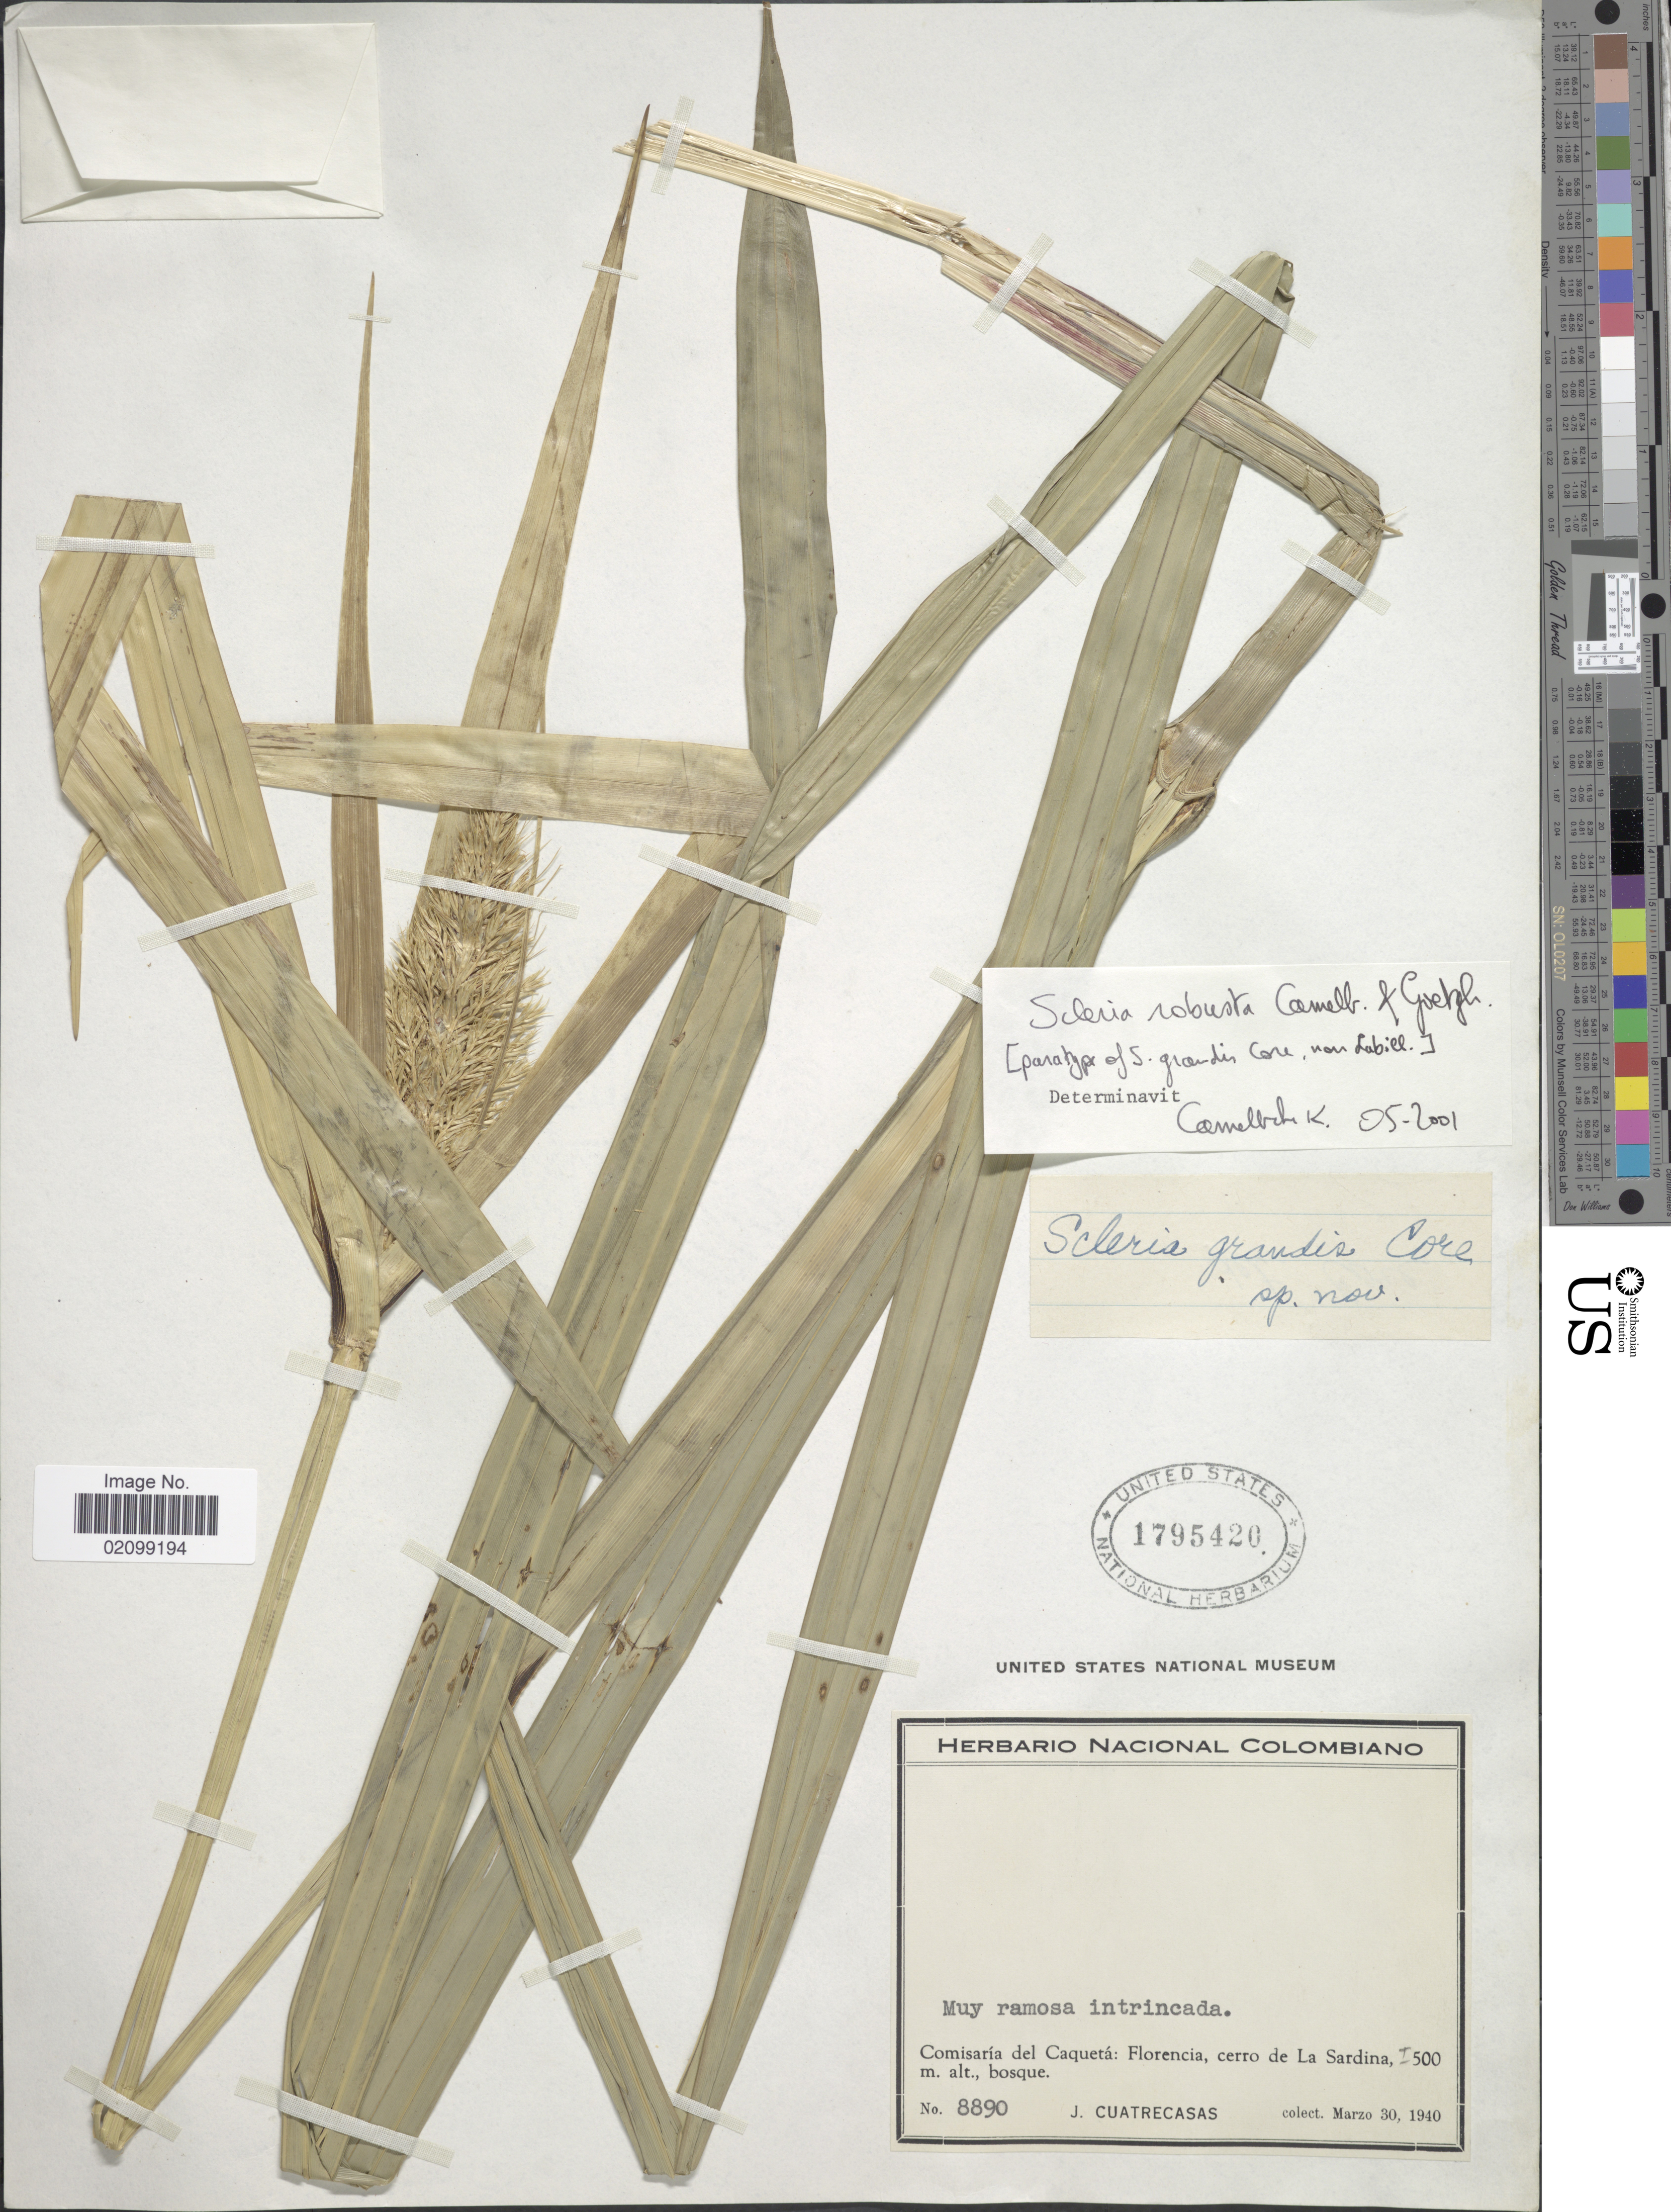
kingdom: Plantae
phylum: Tracheophyta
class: Liliopsida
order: Poales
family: Cyperaceae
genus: Scleria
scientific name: Scleria robusta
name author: Camelb. & Goetgh.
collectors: J. Cuatrecasas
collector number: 8890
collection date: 1940-03-30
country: Colombia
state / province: Caquetá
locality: Comisaria del Caqueta: Florencia, cerro de La Sardina.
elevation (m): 500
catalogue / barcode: US 1795420